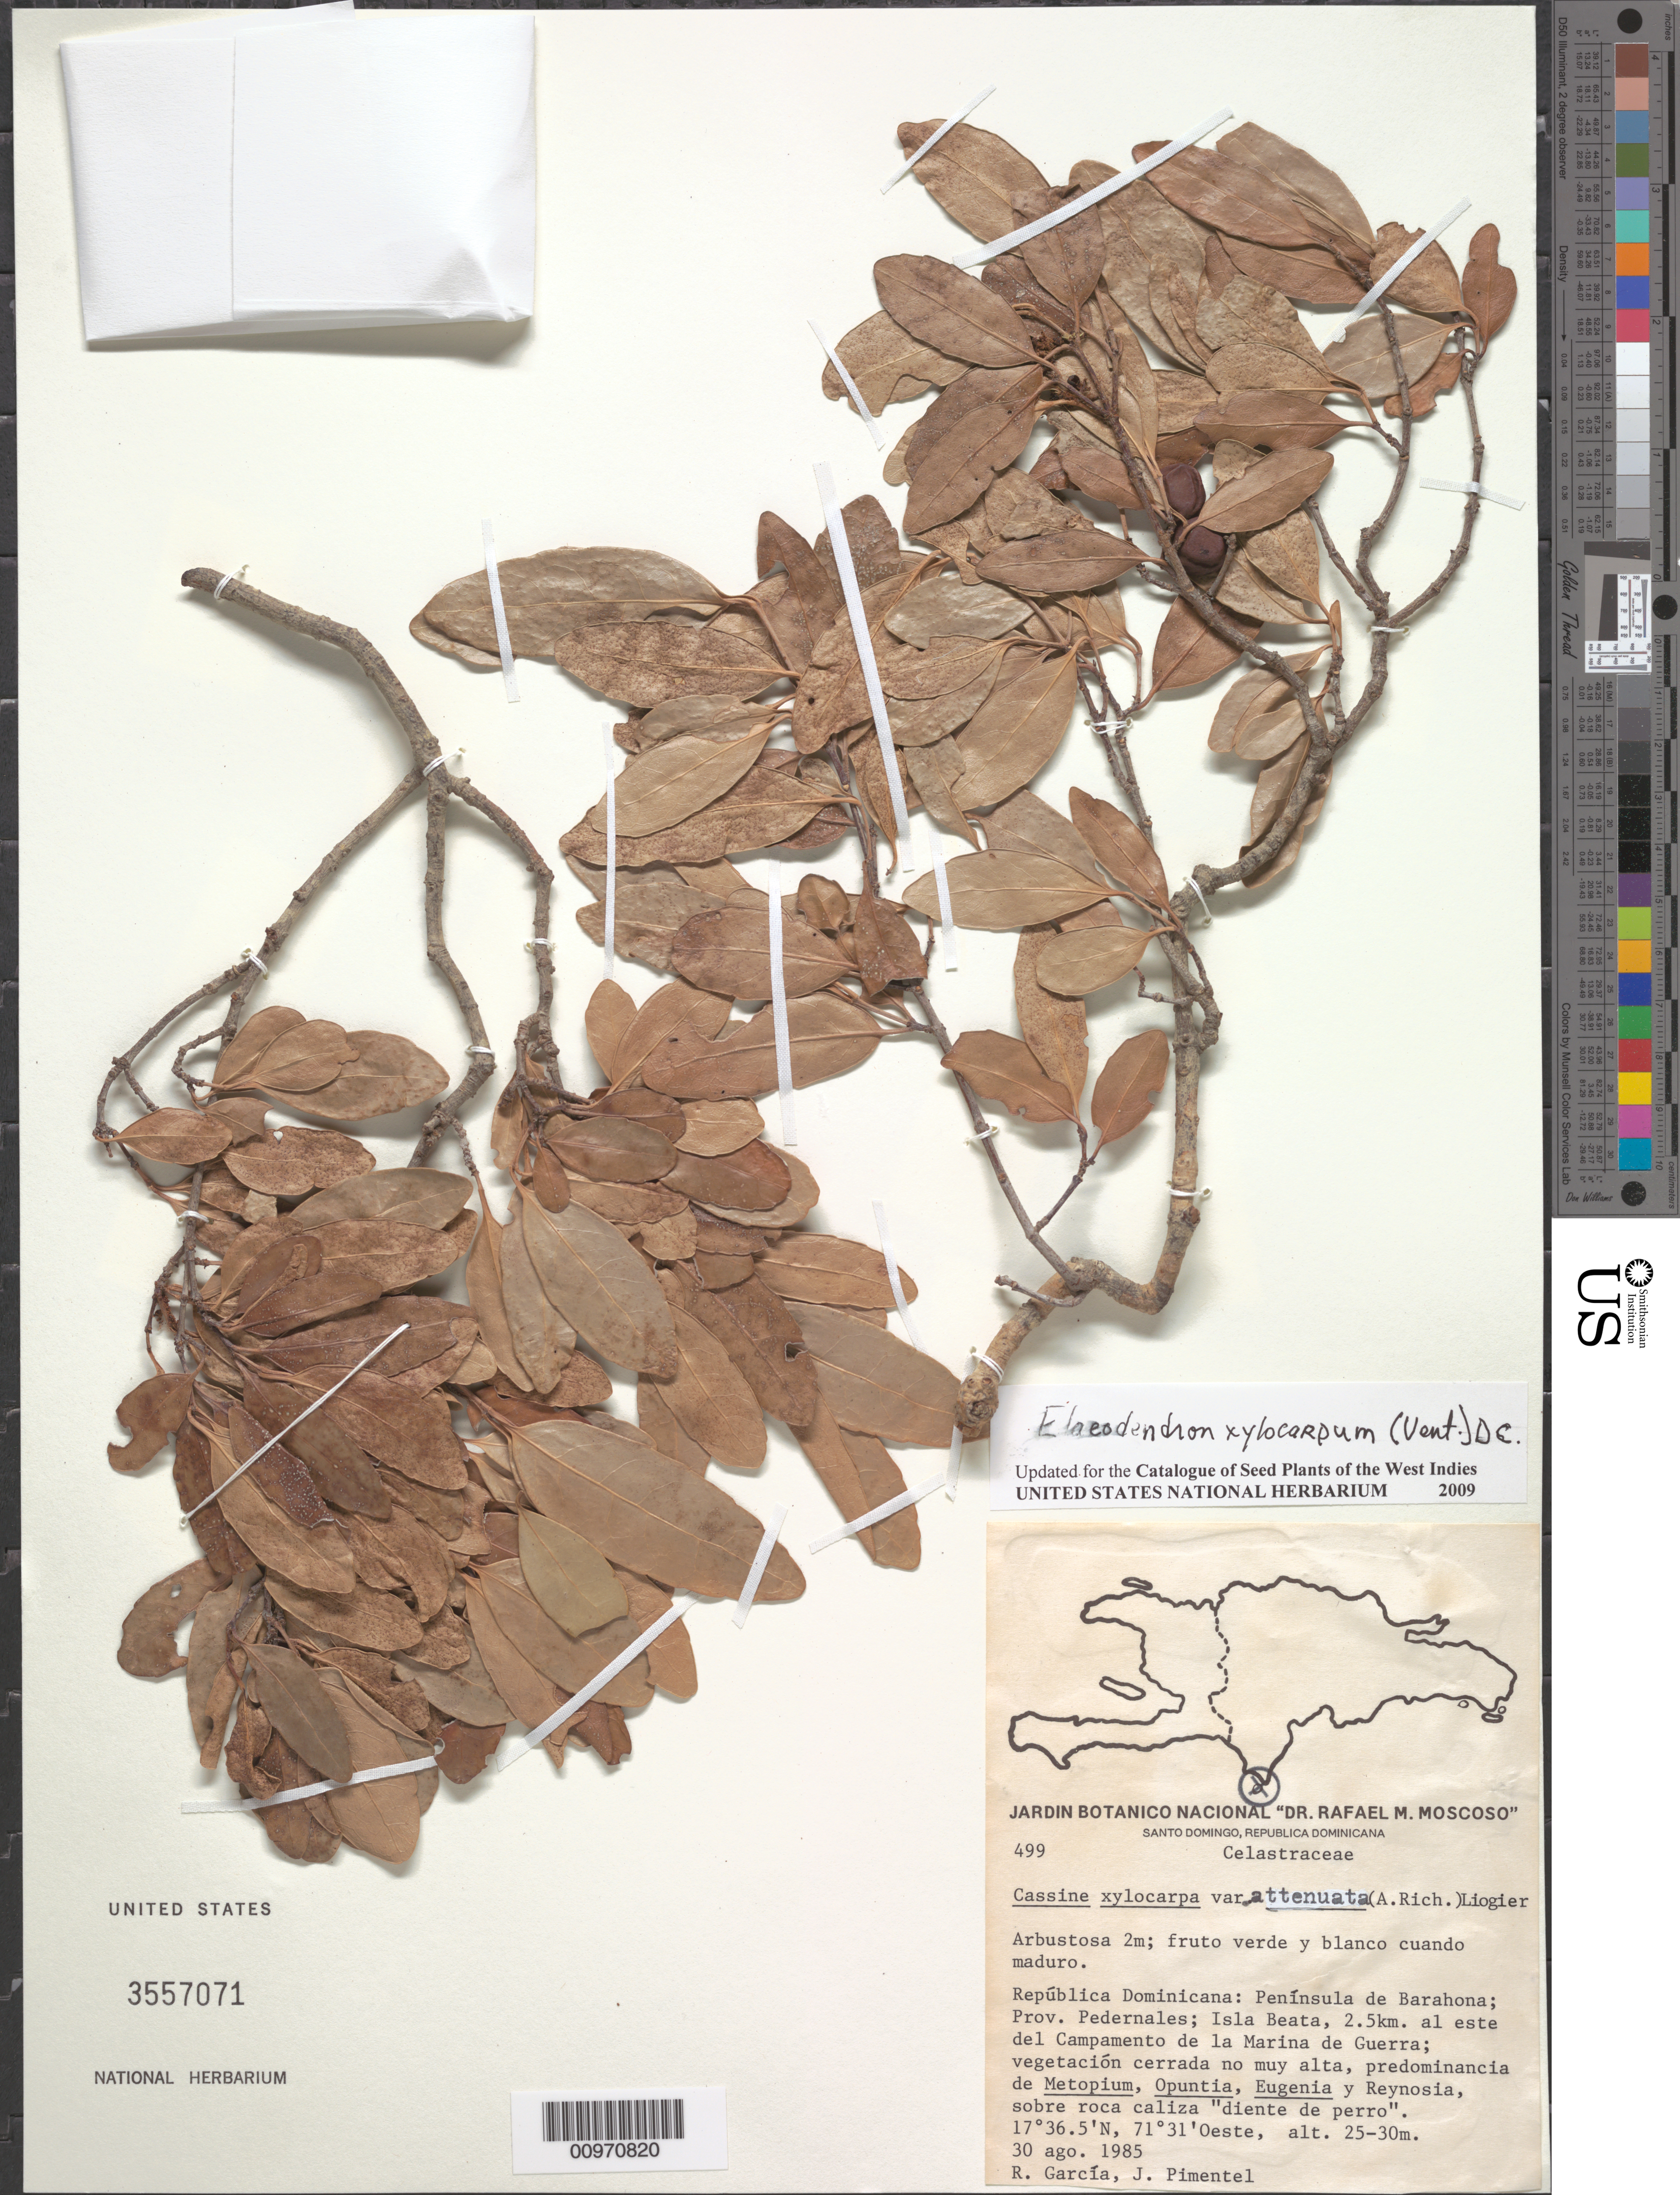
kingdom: Plantae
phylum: Tracheophyta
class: Magnoliopsida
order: Celastrales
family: Celastraceae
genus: Elaeodendron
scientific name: Elaeodendron xylocarpum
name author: (Vent.) DC.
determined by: Acevedo-Rodríguez, P., (BOT), Smithsonian Institution - National Museum of Natural History (UNITED STATES)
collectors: R. G. García & J. Pimentel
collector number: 499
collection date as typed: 30 Aug 1985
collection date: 1985-08-30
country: Dominican Republic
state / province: Pedernales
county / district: Peninsula de Barahona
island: Hispaniola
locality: Isla Beata, 2.5 km al este del Campamento de la Marina de Guerra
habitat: Vegetación cerrada no muy alta, predominicia de Metopium, Opuntia, Eugenia y Reynosia, sobre roca caliza "diente de perro"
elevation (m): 25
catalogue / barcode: US 3557071